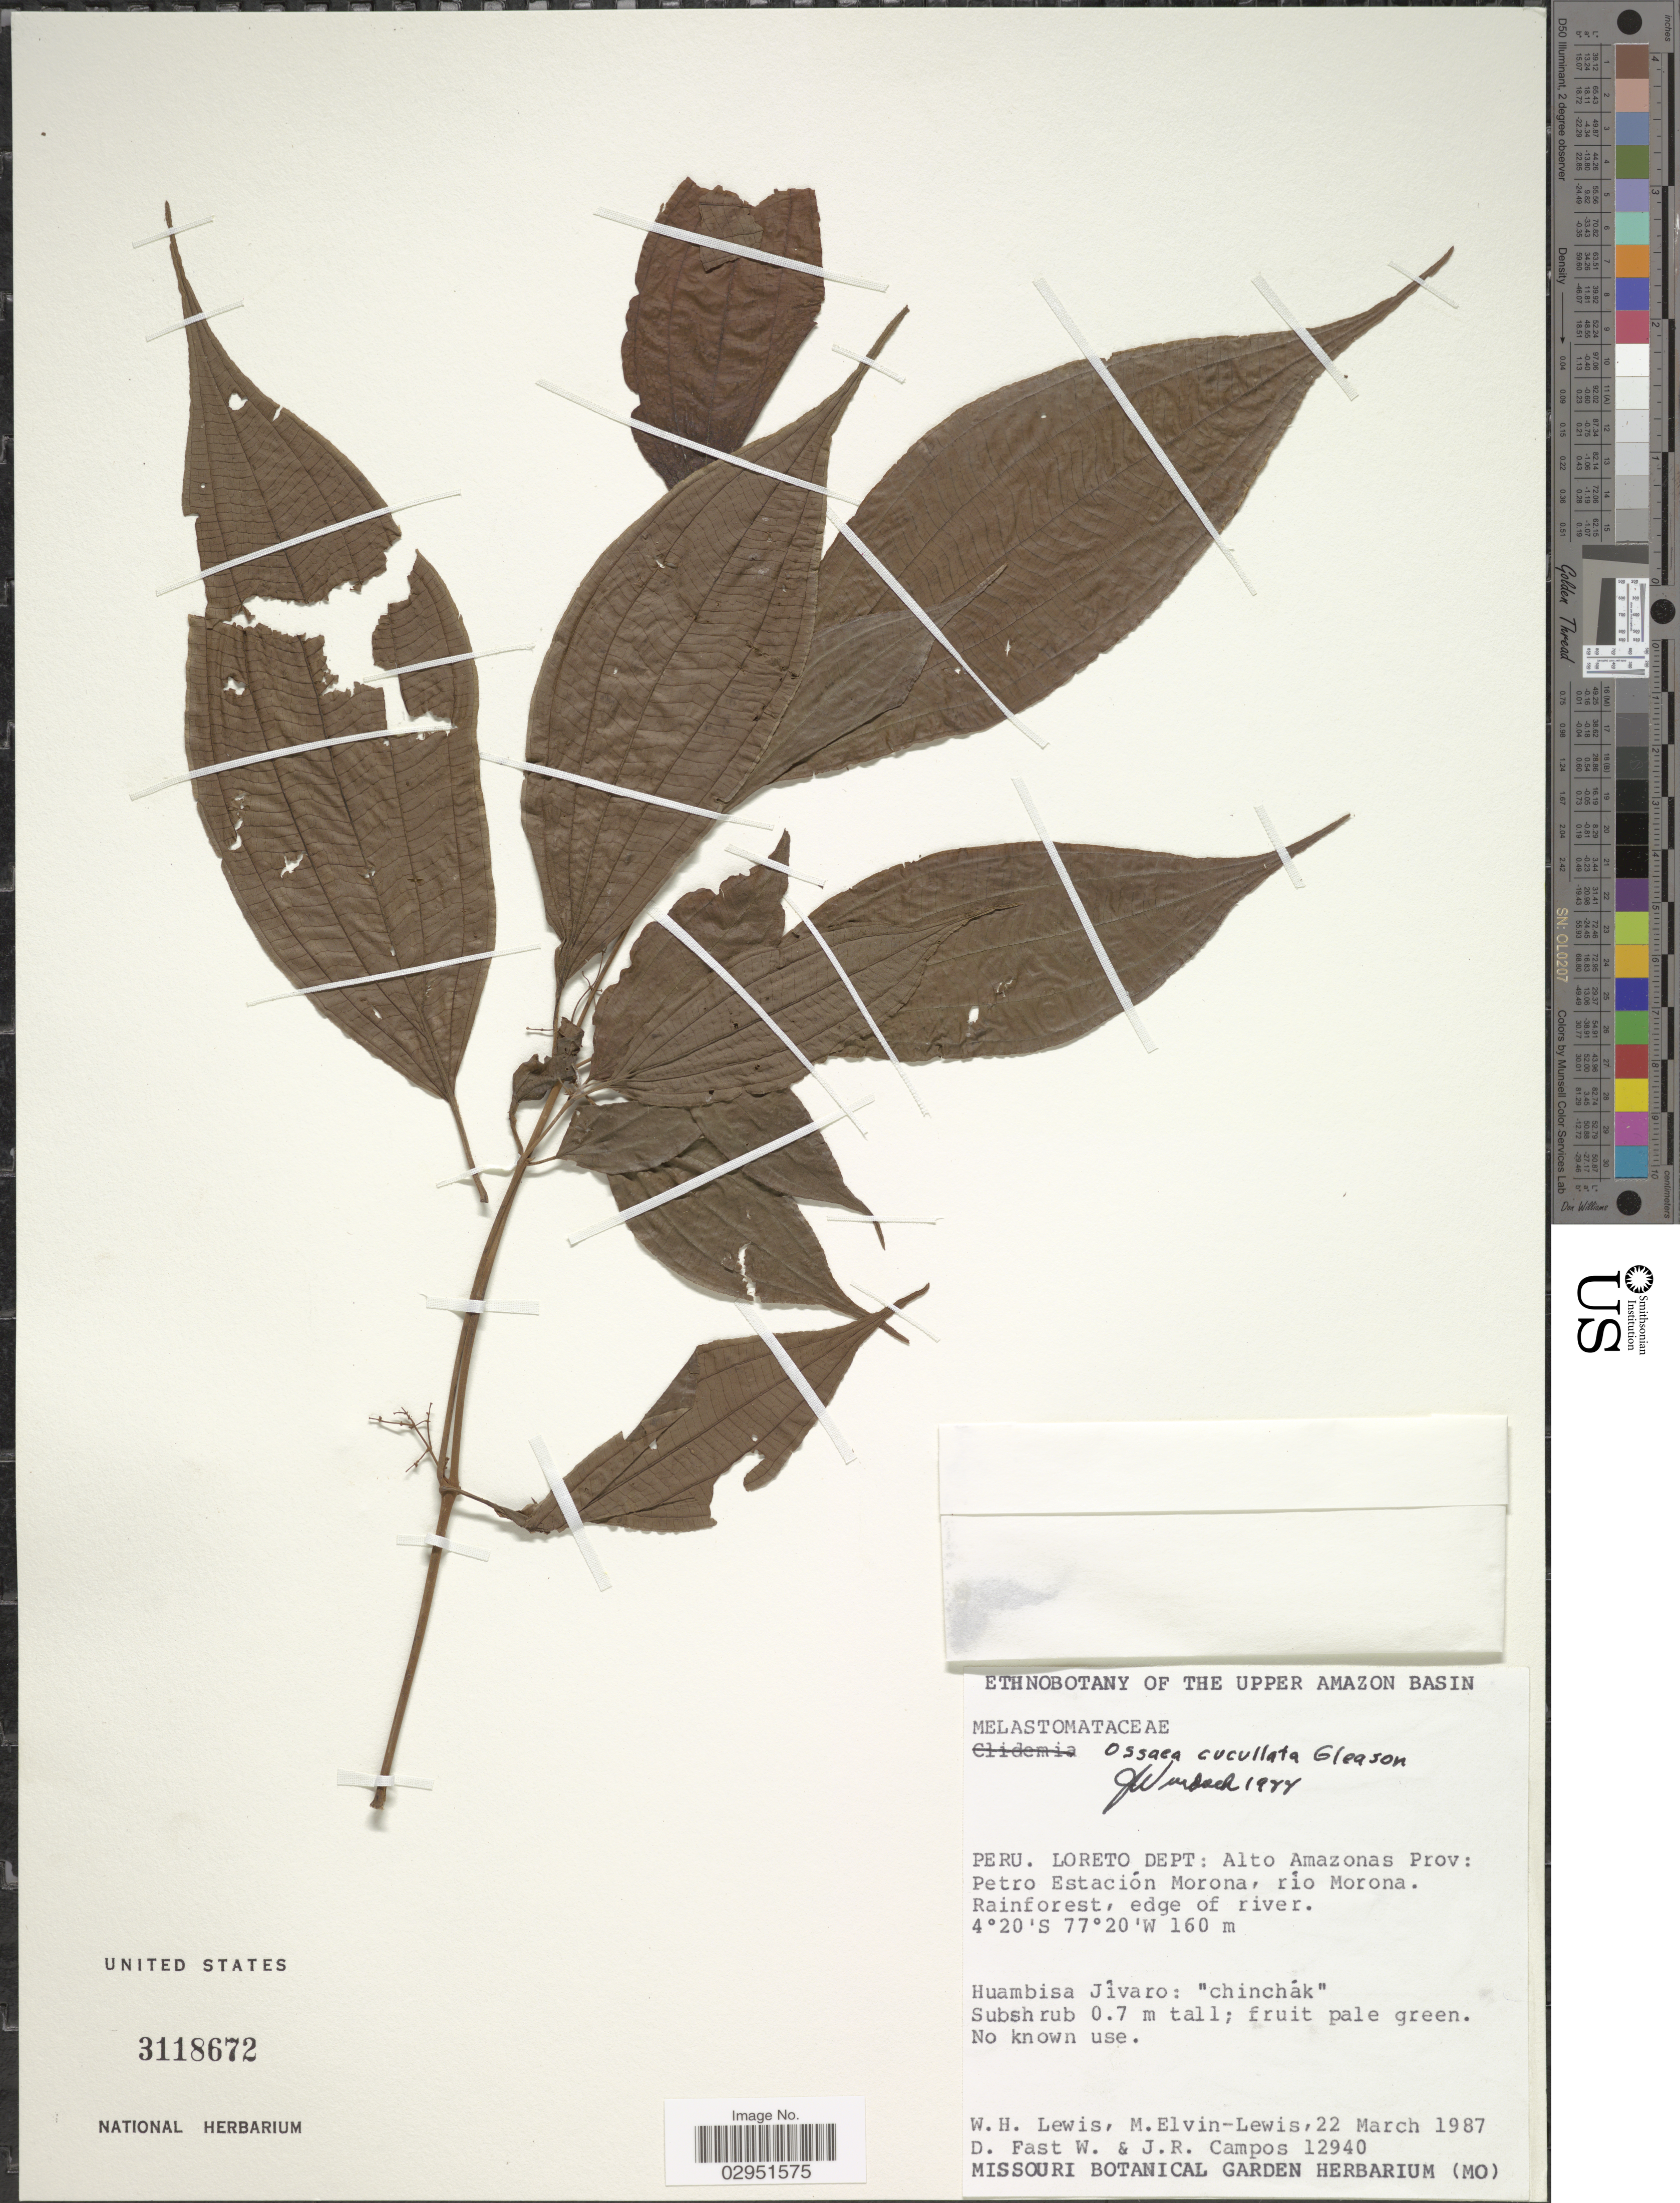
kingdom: Plantae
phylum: Tracheophyta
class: Magnoliopsida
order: Myrtales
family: Melastomataceae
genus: Ossaea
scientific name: Ossaea cucullata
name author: Gleason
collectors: W. H. Lewis, M. Elvin-Lewis, D. Fast & J. Campos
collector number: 12940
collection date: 1987-03-22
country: Peru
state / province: Loreto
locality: Loreto Dept: Alto Amazonas Prov: Petro Estación Morona, río Morona.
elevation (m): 160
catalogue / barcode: US 3118672